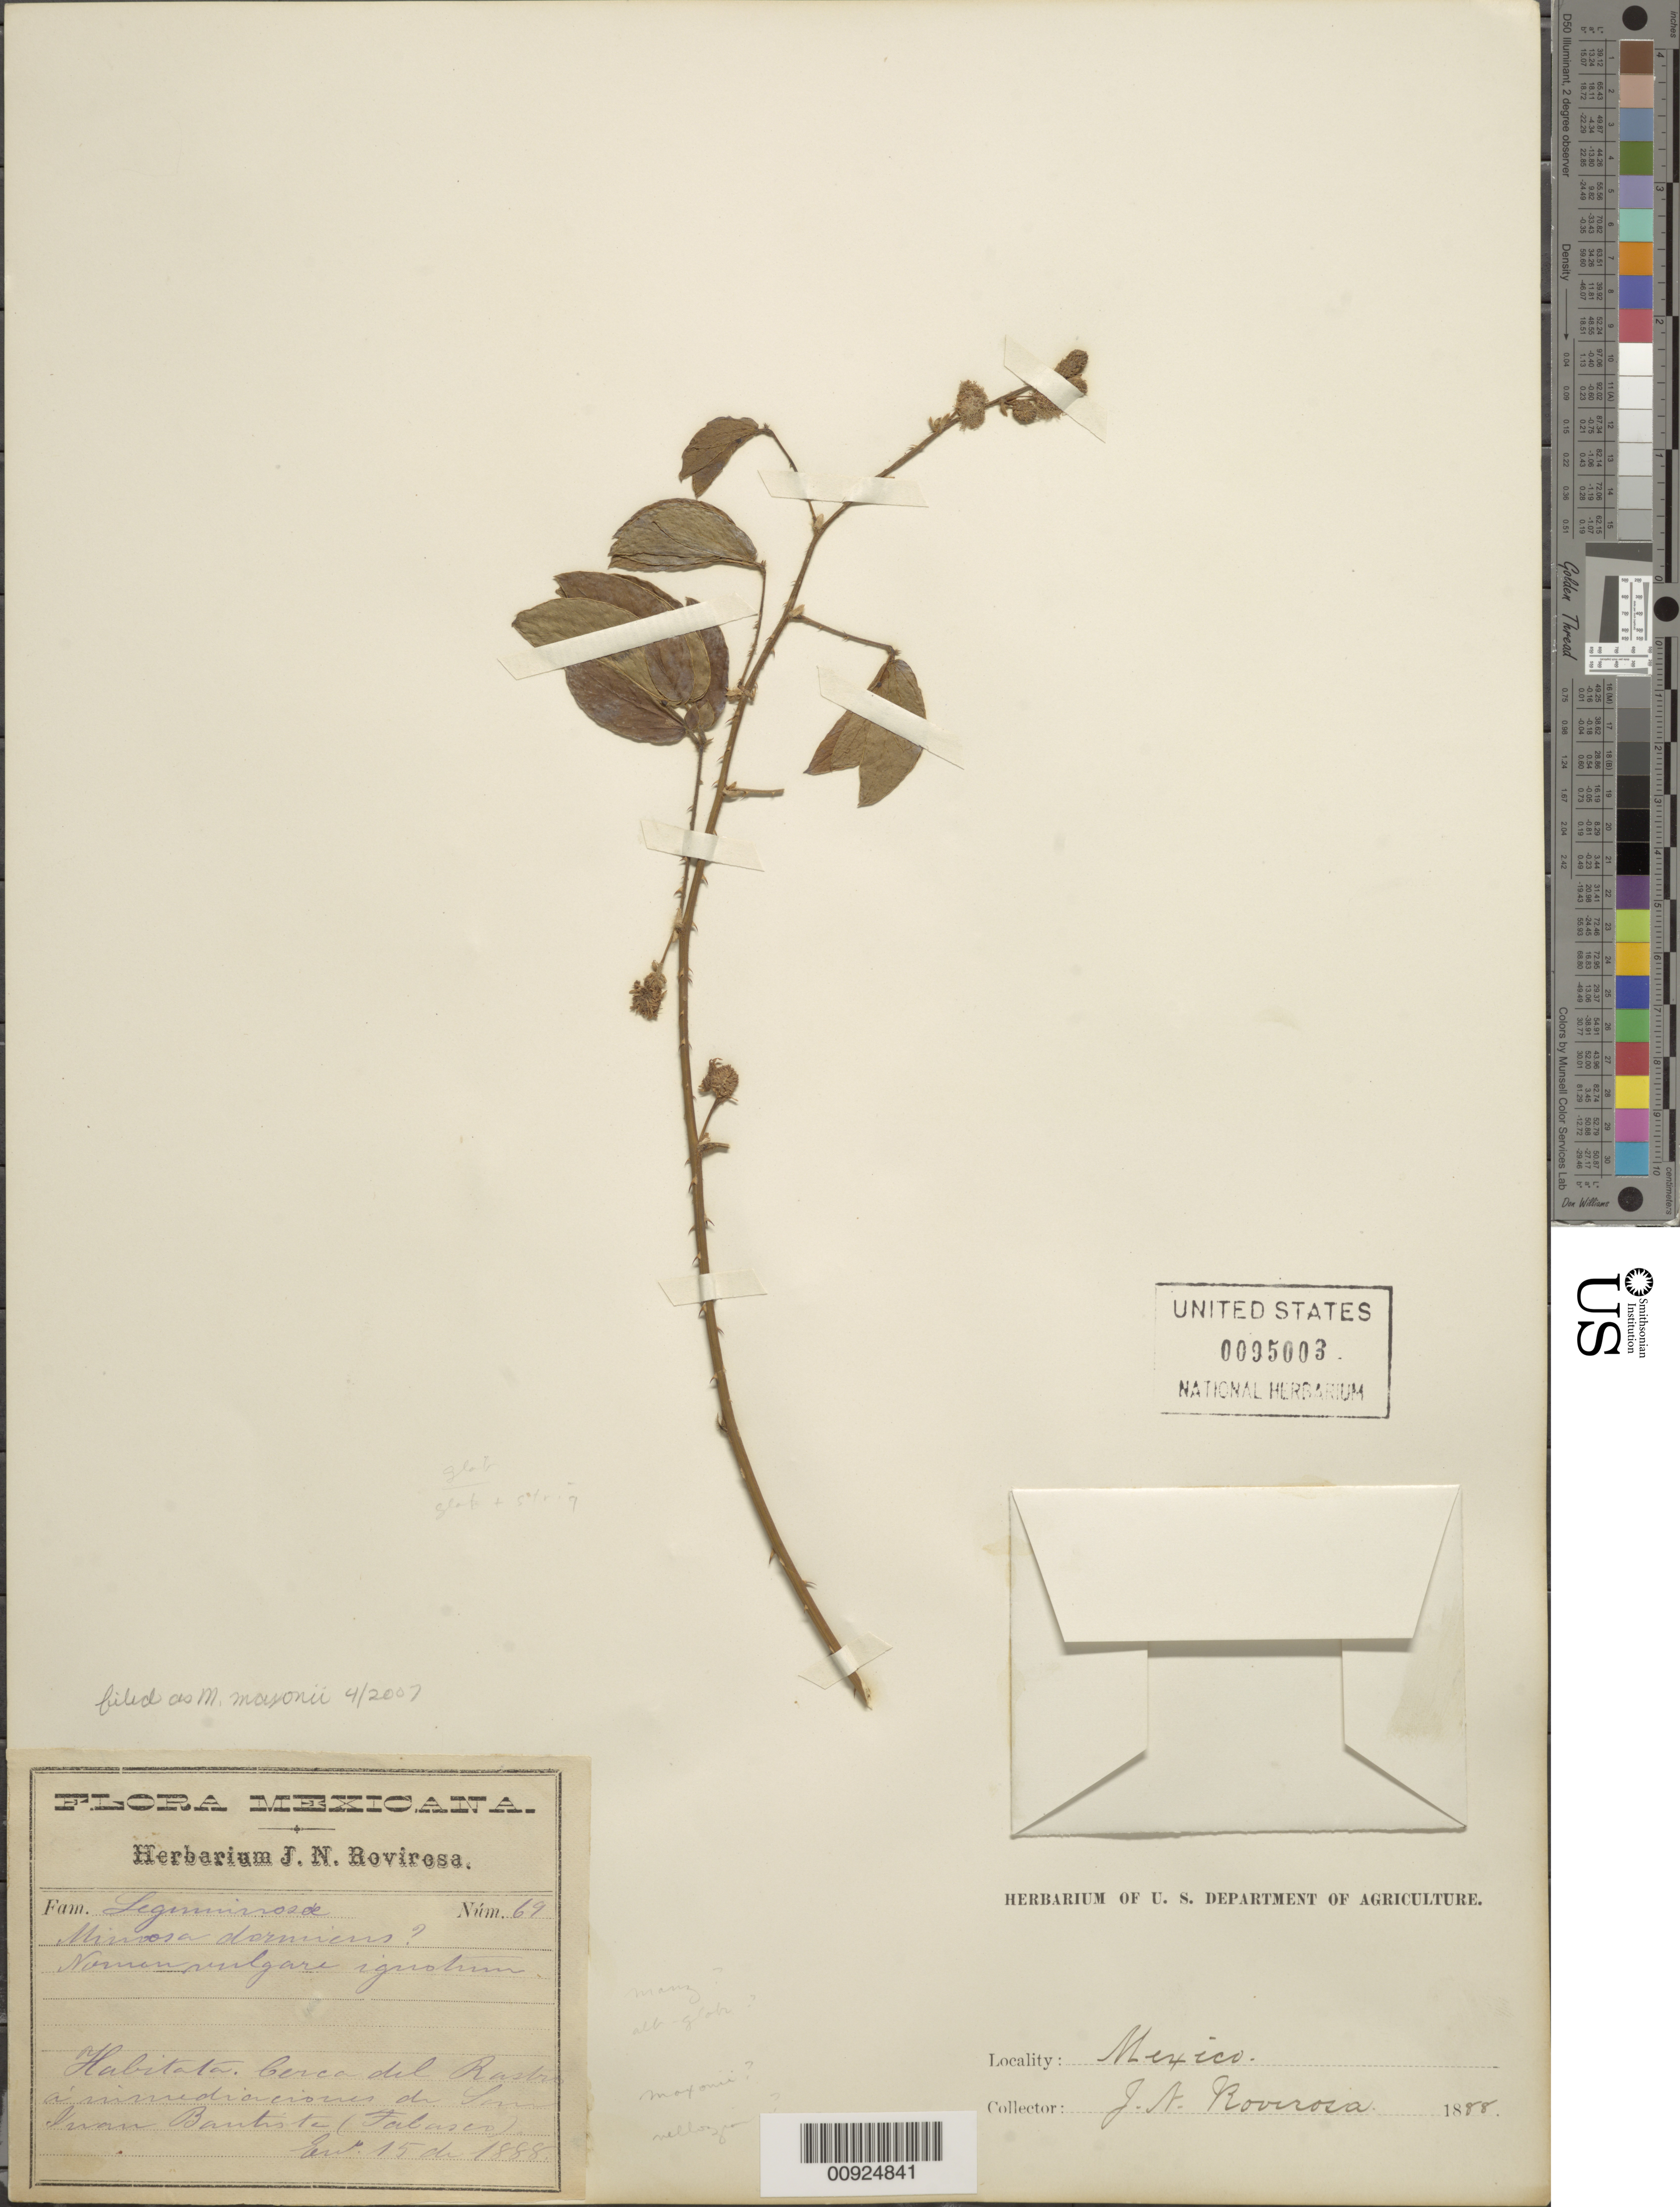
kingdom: Plantae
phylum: Tracheophyta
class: Magnoliopsida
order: Fabales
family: Fabaceae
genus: Mimosa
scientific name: Mimosa maxonii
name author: Standl.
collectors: J. N. Rovirosa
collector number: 69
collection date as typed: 15 Jan 1888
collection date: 1888-01-15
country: Mexico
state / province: Tabasco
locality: Cerca del Rastro a inmediaciones de San Juan Bautista (Tabasco).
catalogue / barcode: US 95003